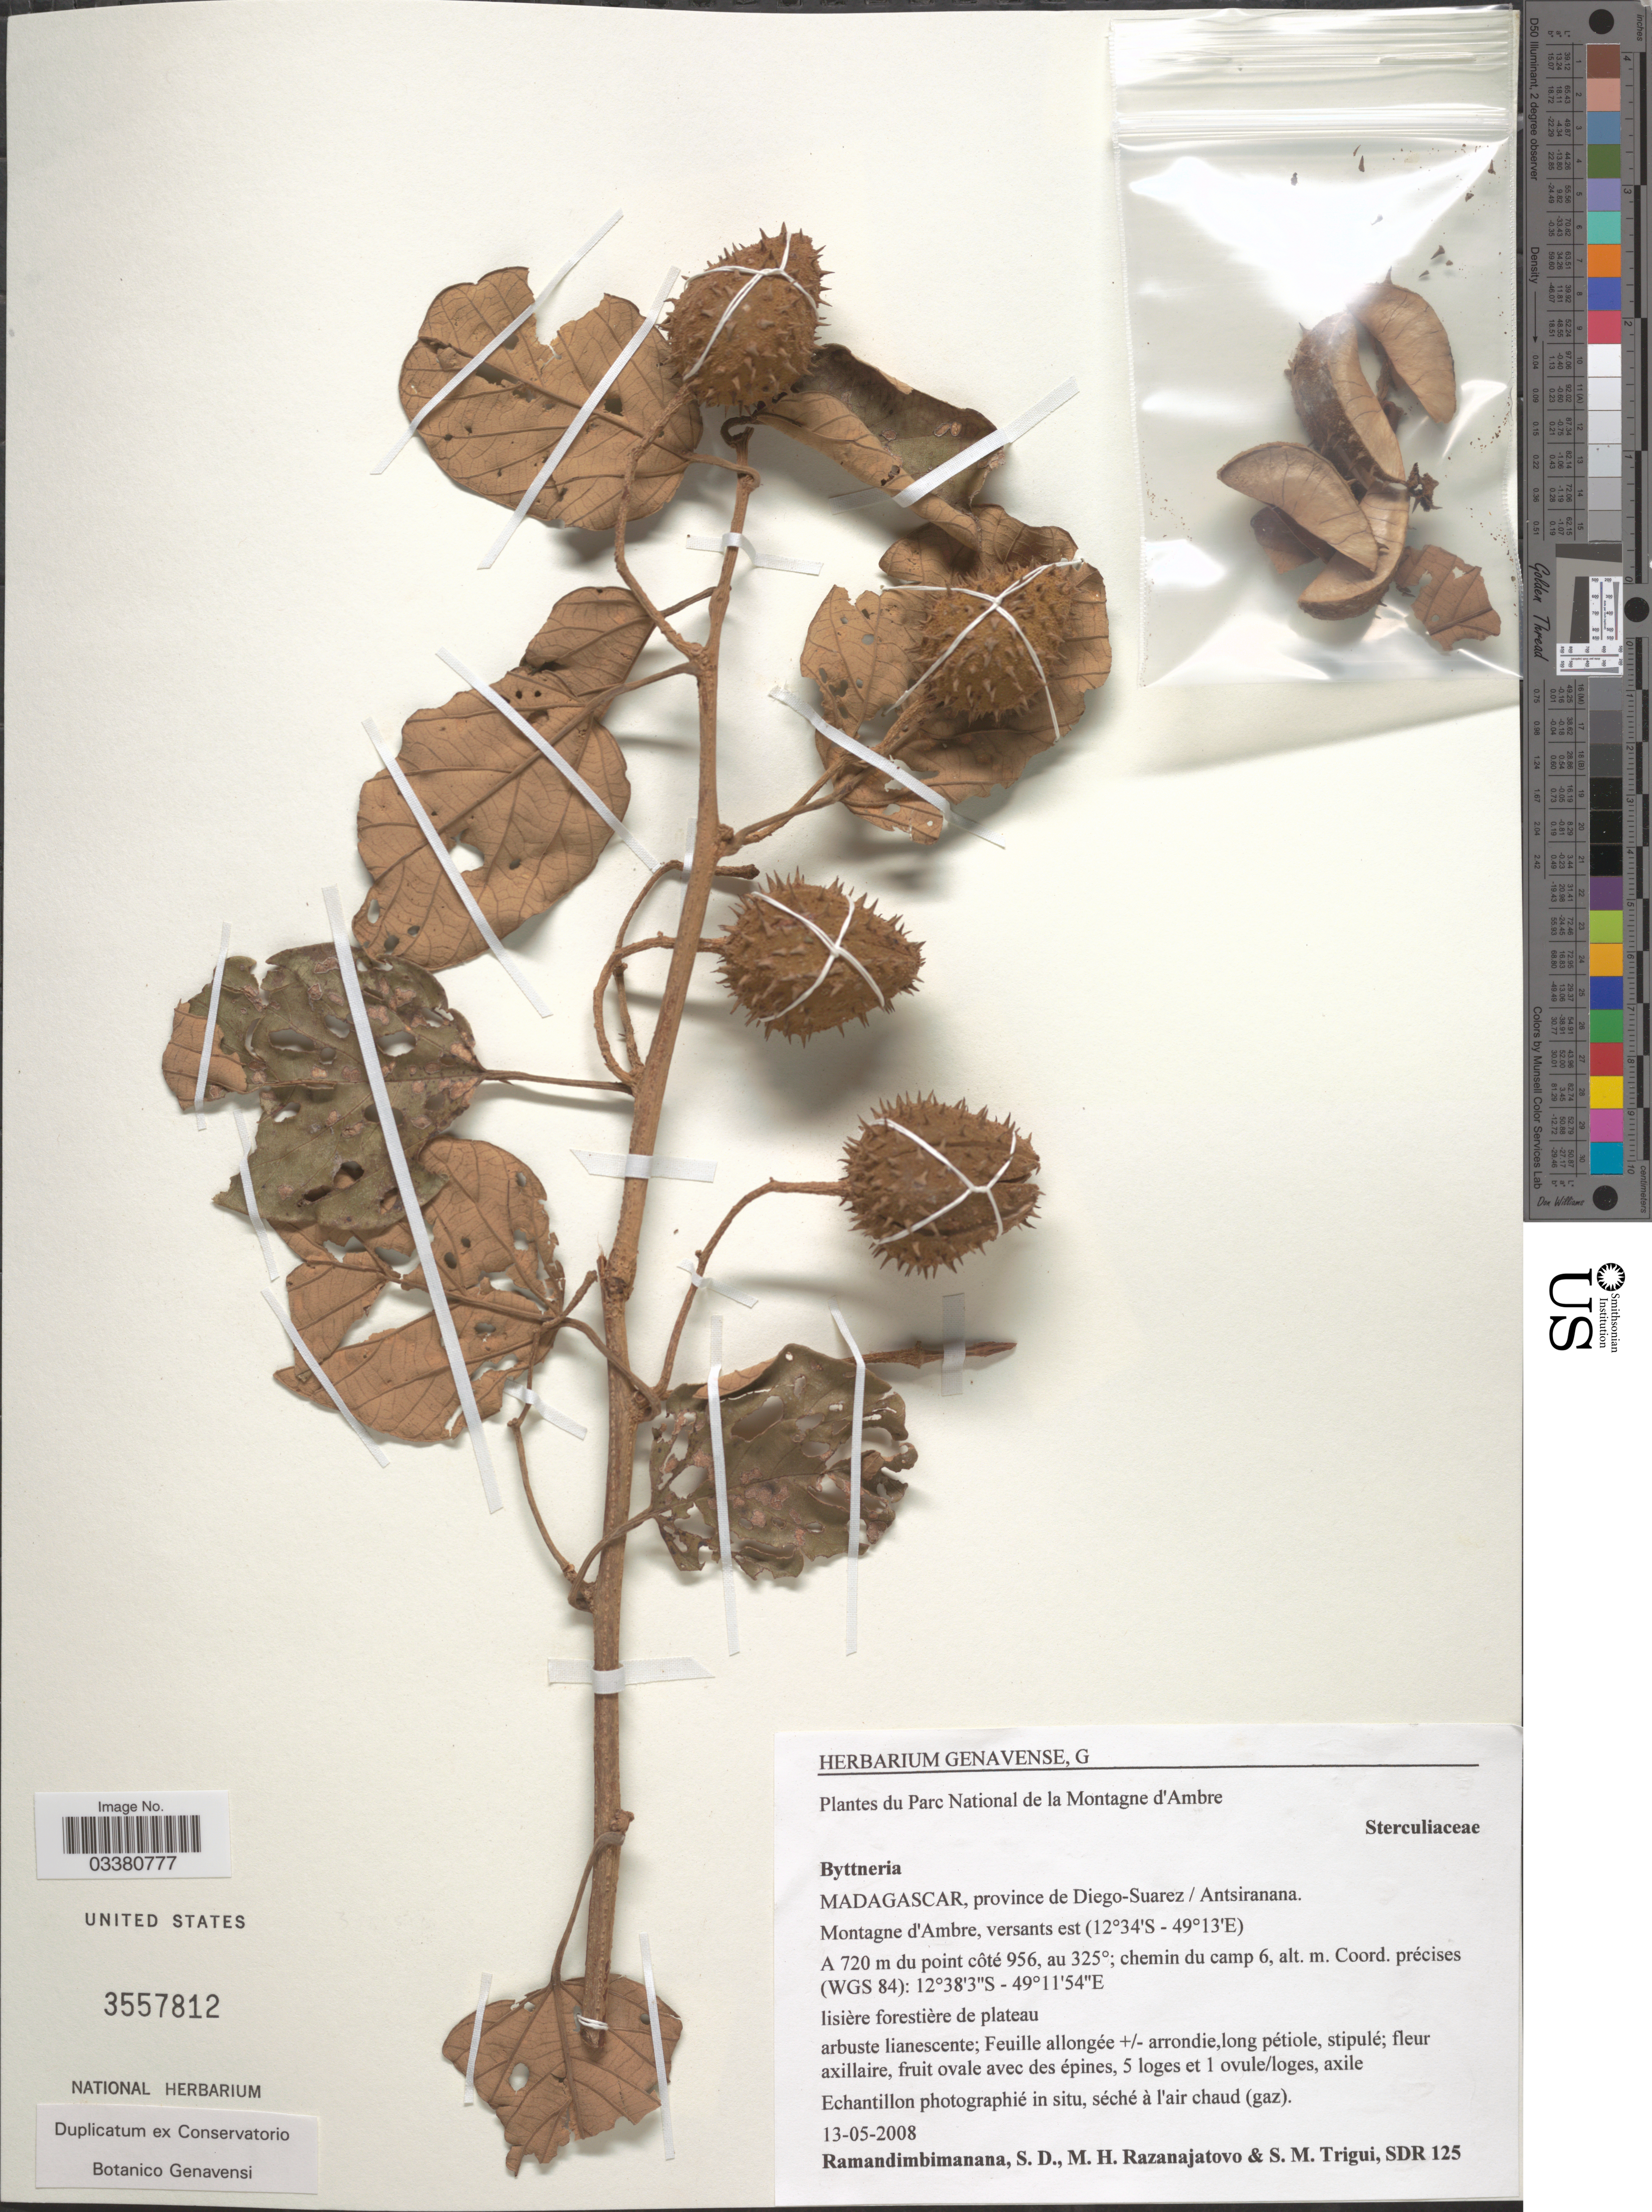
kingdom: Plantae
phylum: Tracheophyta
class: Magnoliopsida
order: Malvales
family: Malvaceae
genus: Byttneria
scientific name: Byttneria sp.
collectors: S. Ramandimbimanana, M. Razanajatovo & S. Trigui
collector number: SDR 125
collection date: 2008-05-13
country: Madagascar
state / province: Diana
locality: Du Parc National de la Montagne d'Ambre. Province de Diego-Suarez. Montagne d'Ambre, versants est. A 720 m du point côté 956, au 325°; chemin du camp 6. (WGS 84).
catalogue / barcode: US 3557812